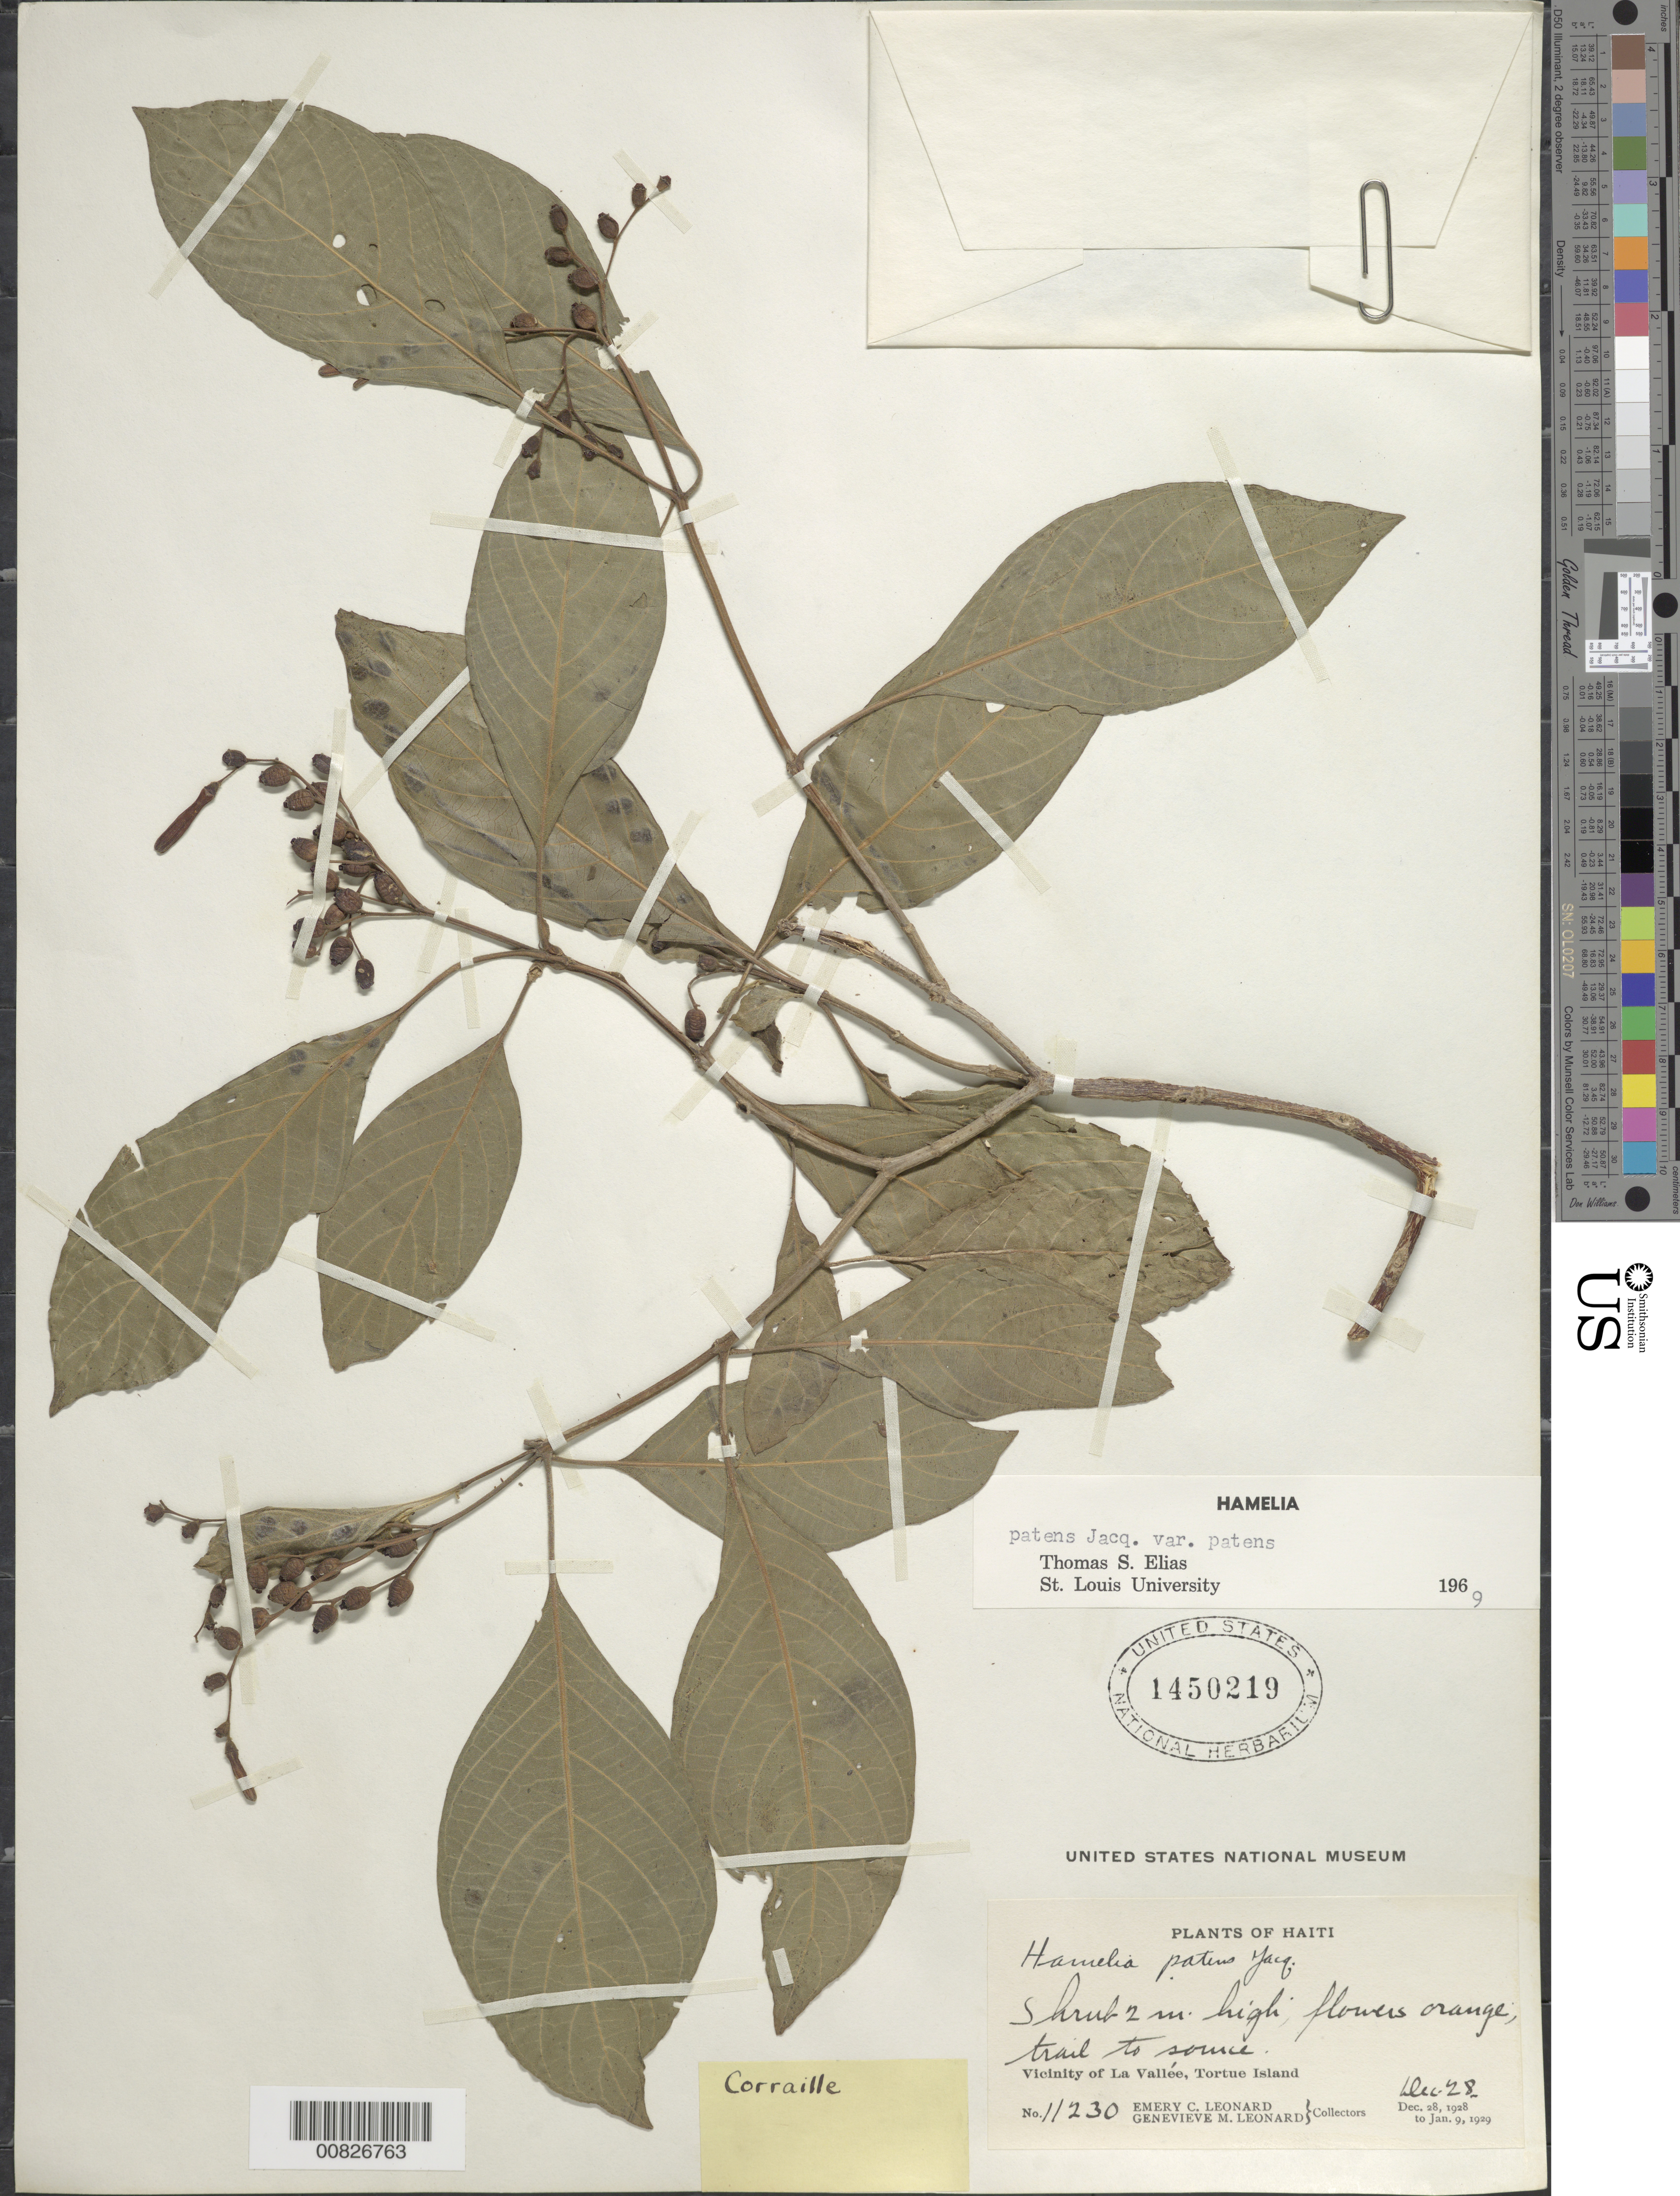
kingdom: Plantae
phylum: Tracheophyta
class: Magnoliopsida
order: Gentianales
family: Rubiaceae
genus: Hamelia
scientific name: Hamelia patens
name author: Jacq.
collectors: E. C. Leonard & G. M. Leonard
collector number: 11230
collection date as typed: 28 Dec 1928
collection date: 1928-12-28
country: Haiti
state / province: Nord-Ouest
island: Île de la Tortue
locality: Vicinity of La Vallée, trail to source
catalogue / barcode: US 1450219